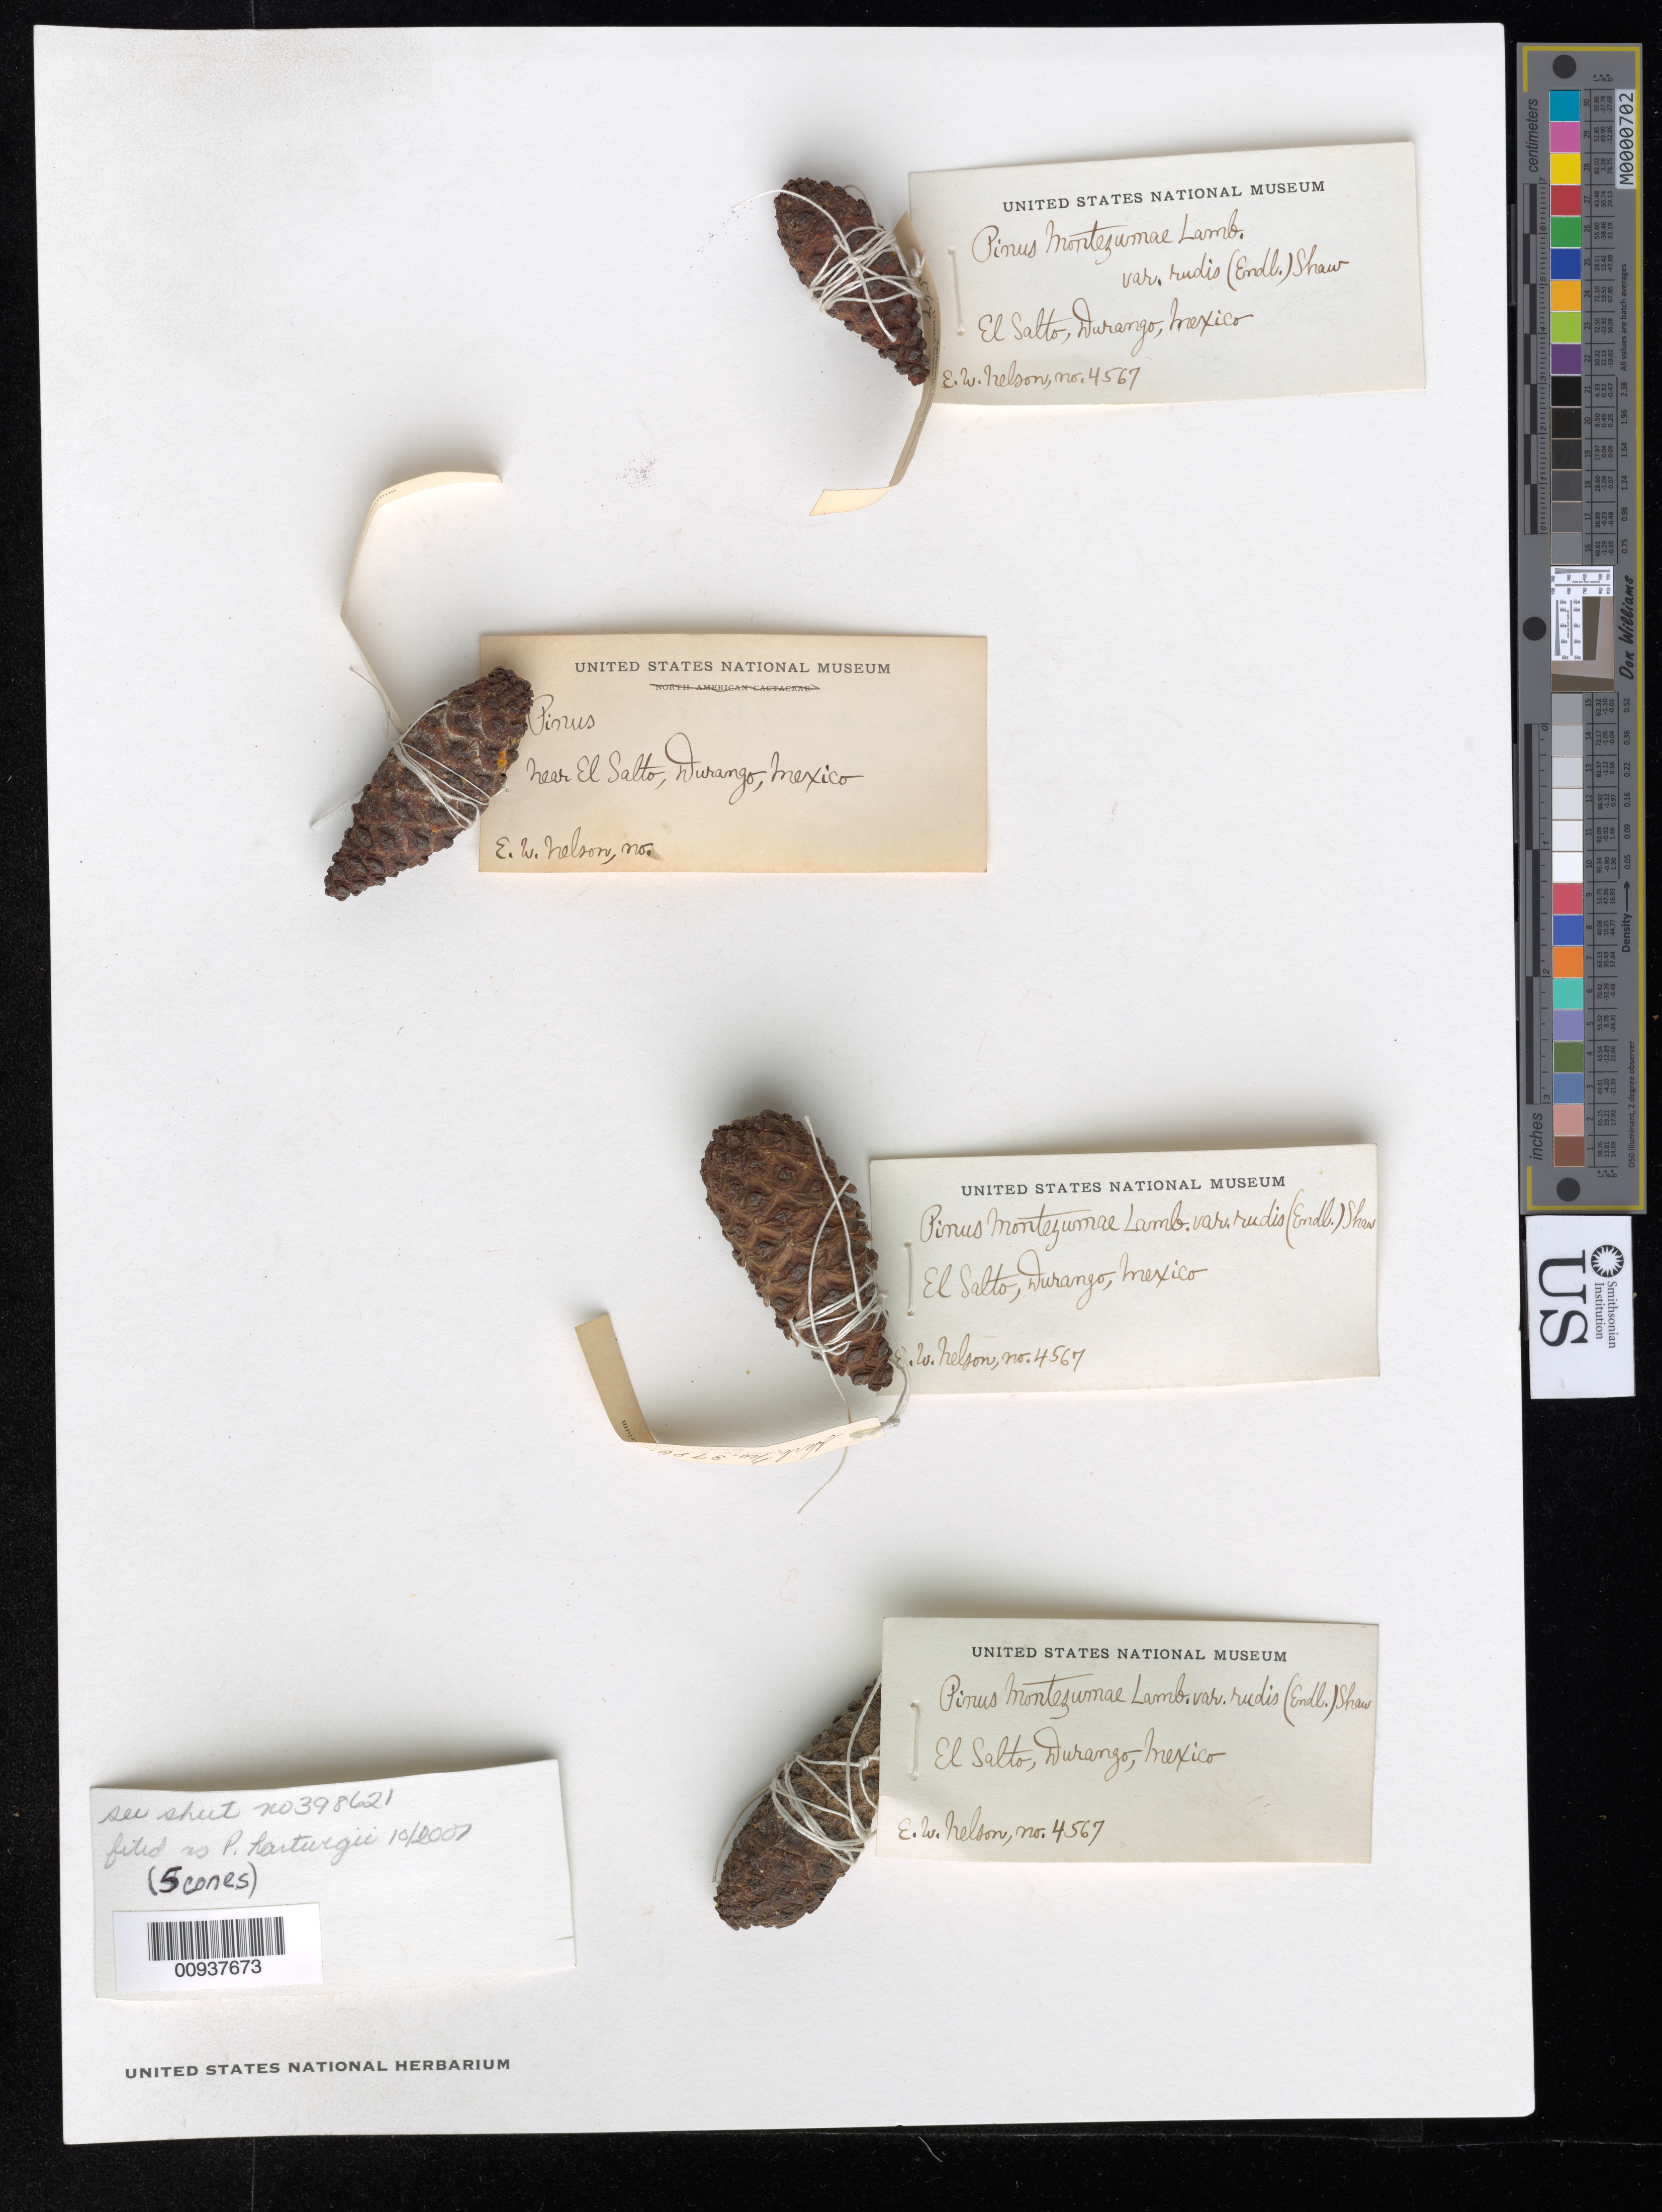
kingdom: Plantae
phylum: Tracheophyta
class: Pinopsida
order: Pinales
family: Pinaceae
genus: Pinus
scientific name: Pinus hartwegii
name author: Lindl.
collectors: E. W. Nelson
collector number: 4567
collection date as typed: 12 Jul 1898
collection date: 1898-07-12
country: Mexico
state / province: Durango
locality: Near El Salto.